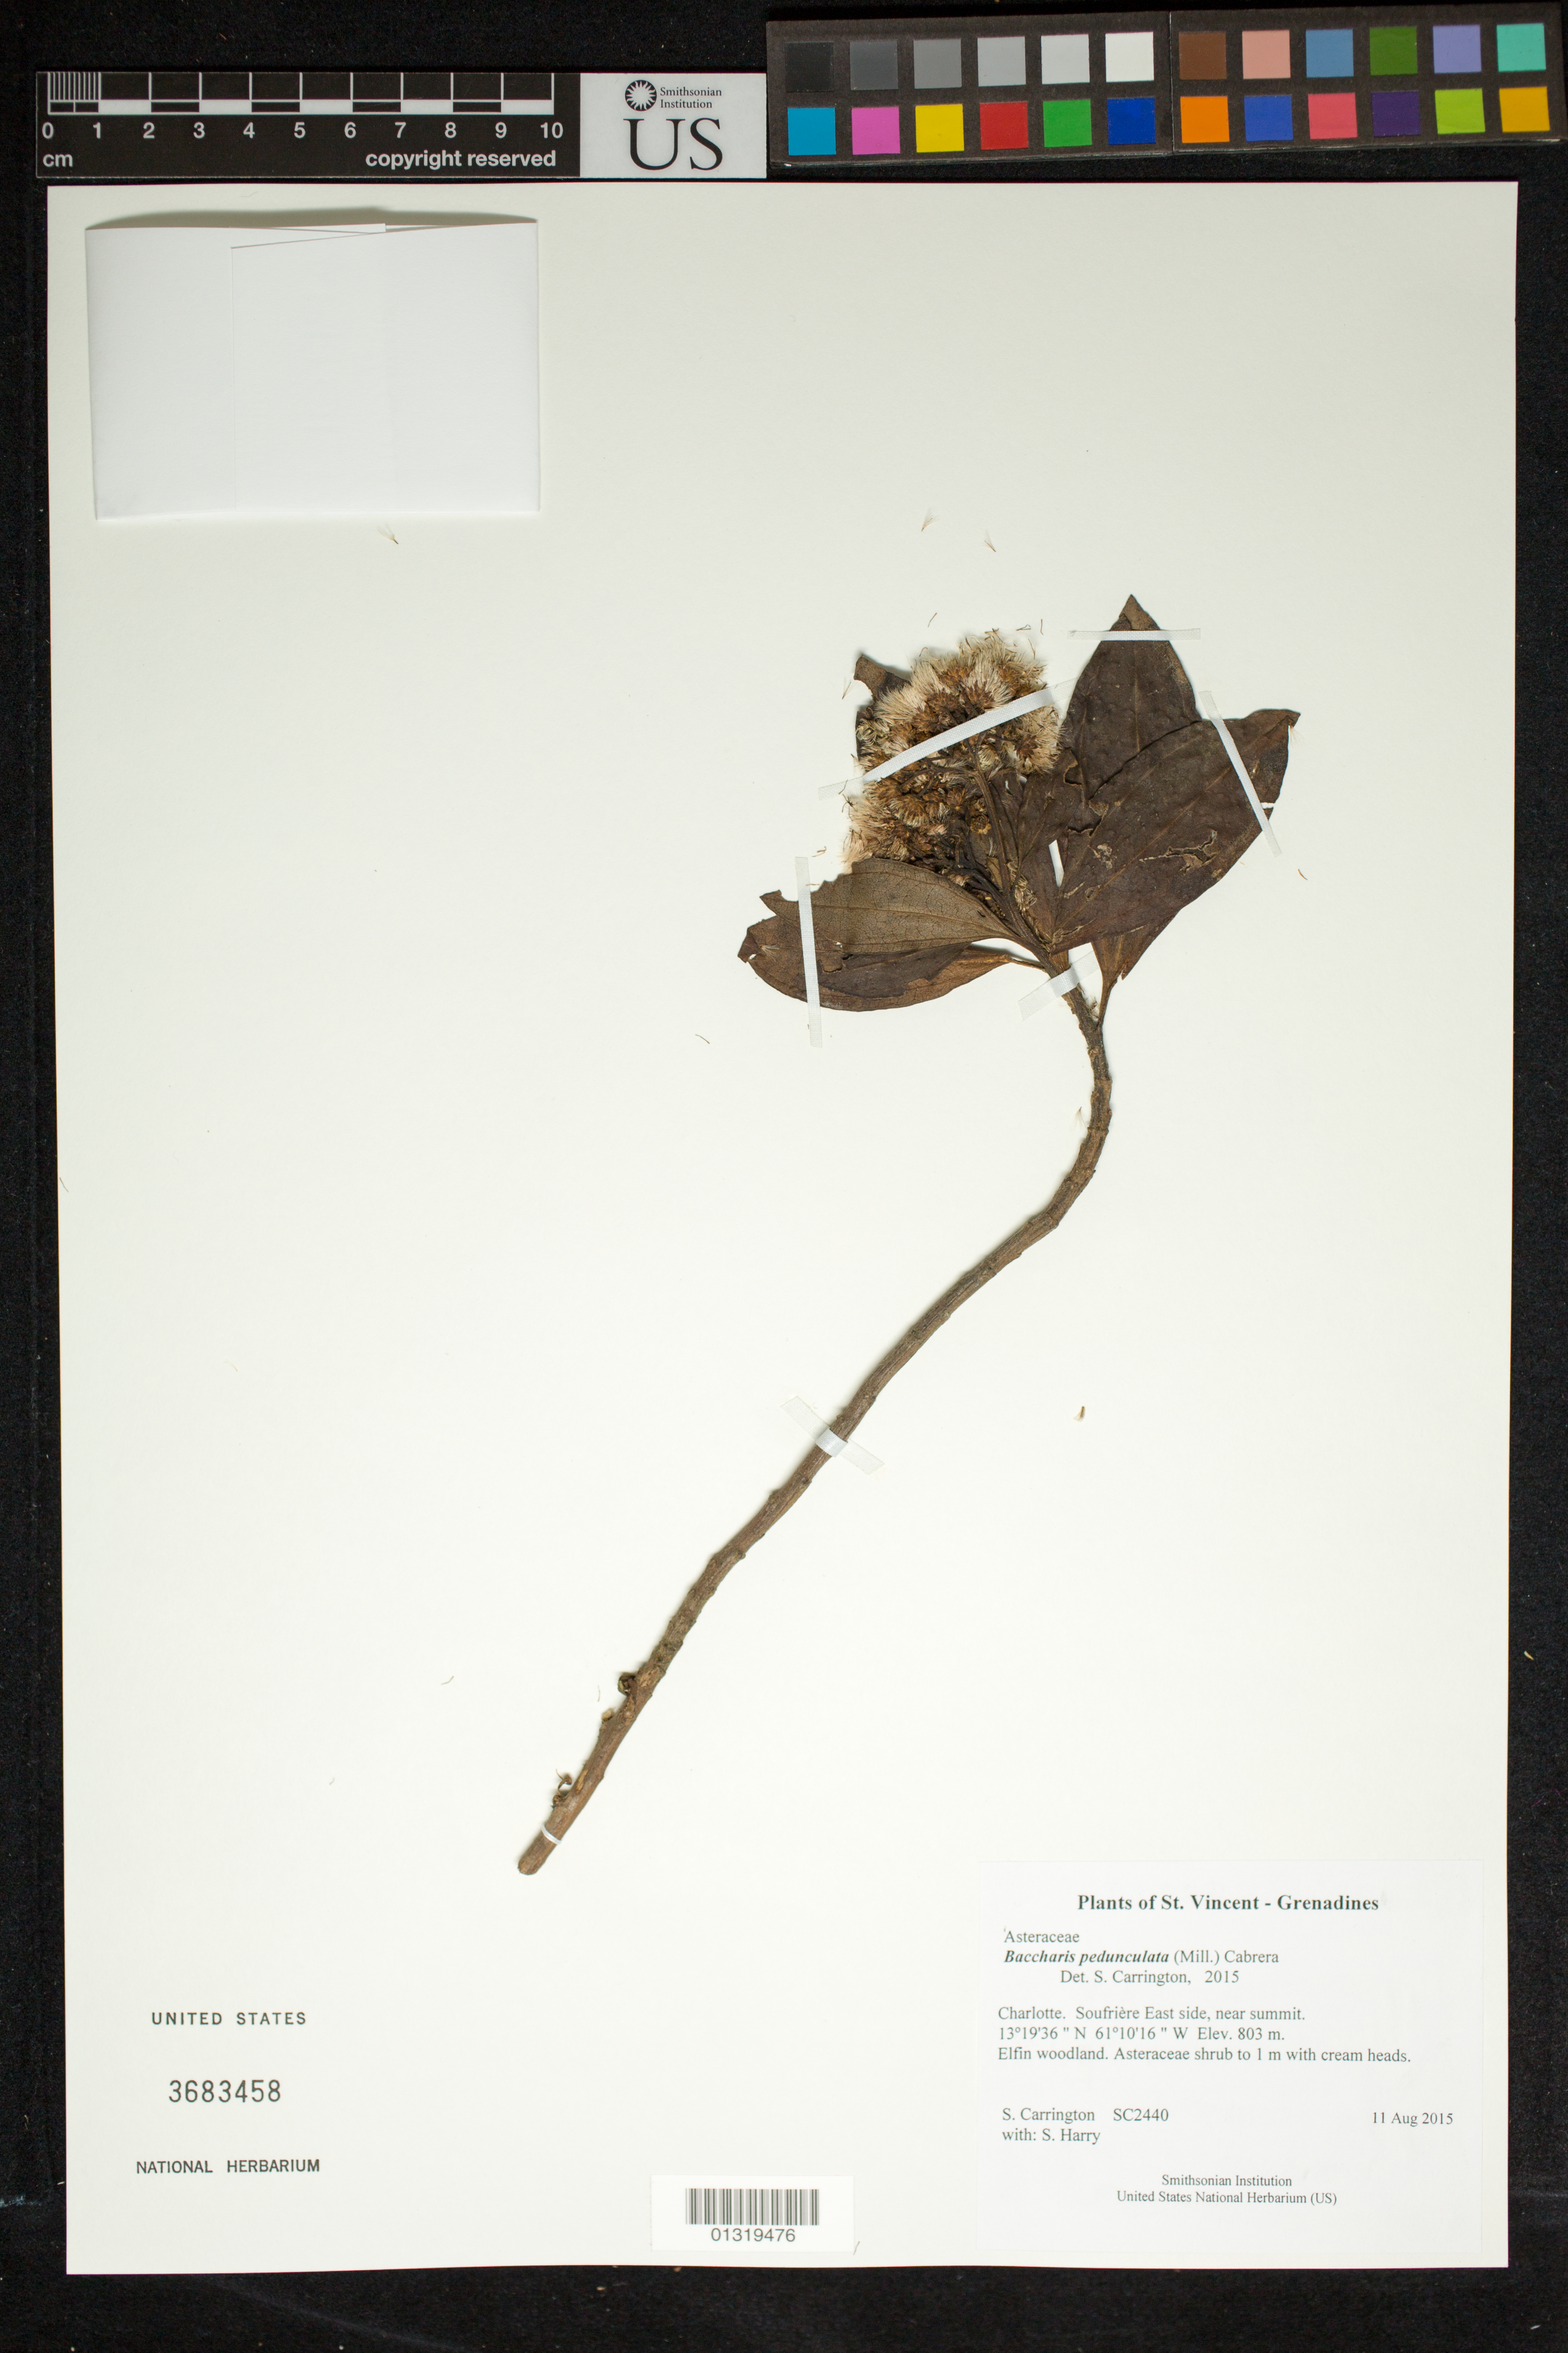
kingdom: Plantae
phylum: Tracheophyta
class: Magnoliopsida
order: Asterales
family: Asteraceae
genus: Baccharis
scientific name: Baccharis pedunculata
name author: (Mill.) Cabrera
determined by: Carrington, C. M. S.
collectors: C. M. S. Carrington & S. Harry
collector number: SC2440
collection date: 2015-08-11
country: St. Vincent - Grenadines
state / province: Charlotte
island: St. Vincent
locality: Soufrière East side, near summit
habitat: Elfin woodland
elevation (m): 803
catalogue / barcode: US 3683458